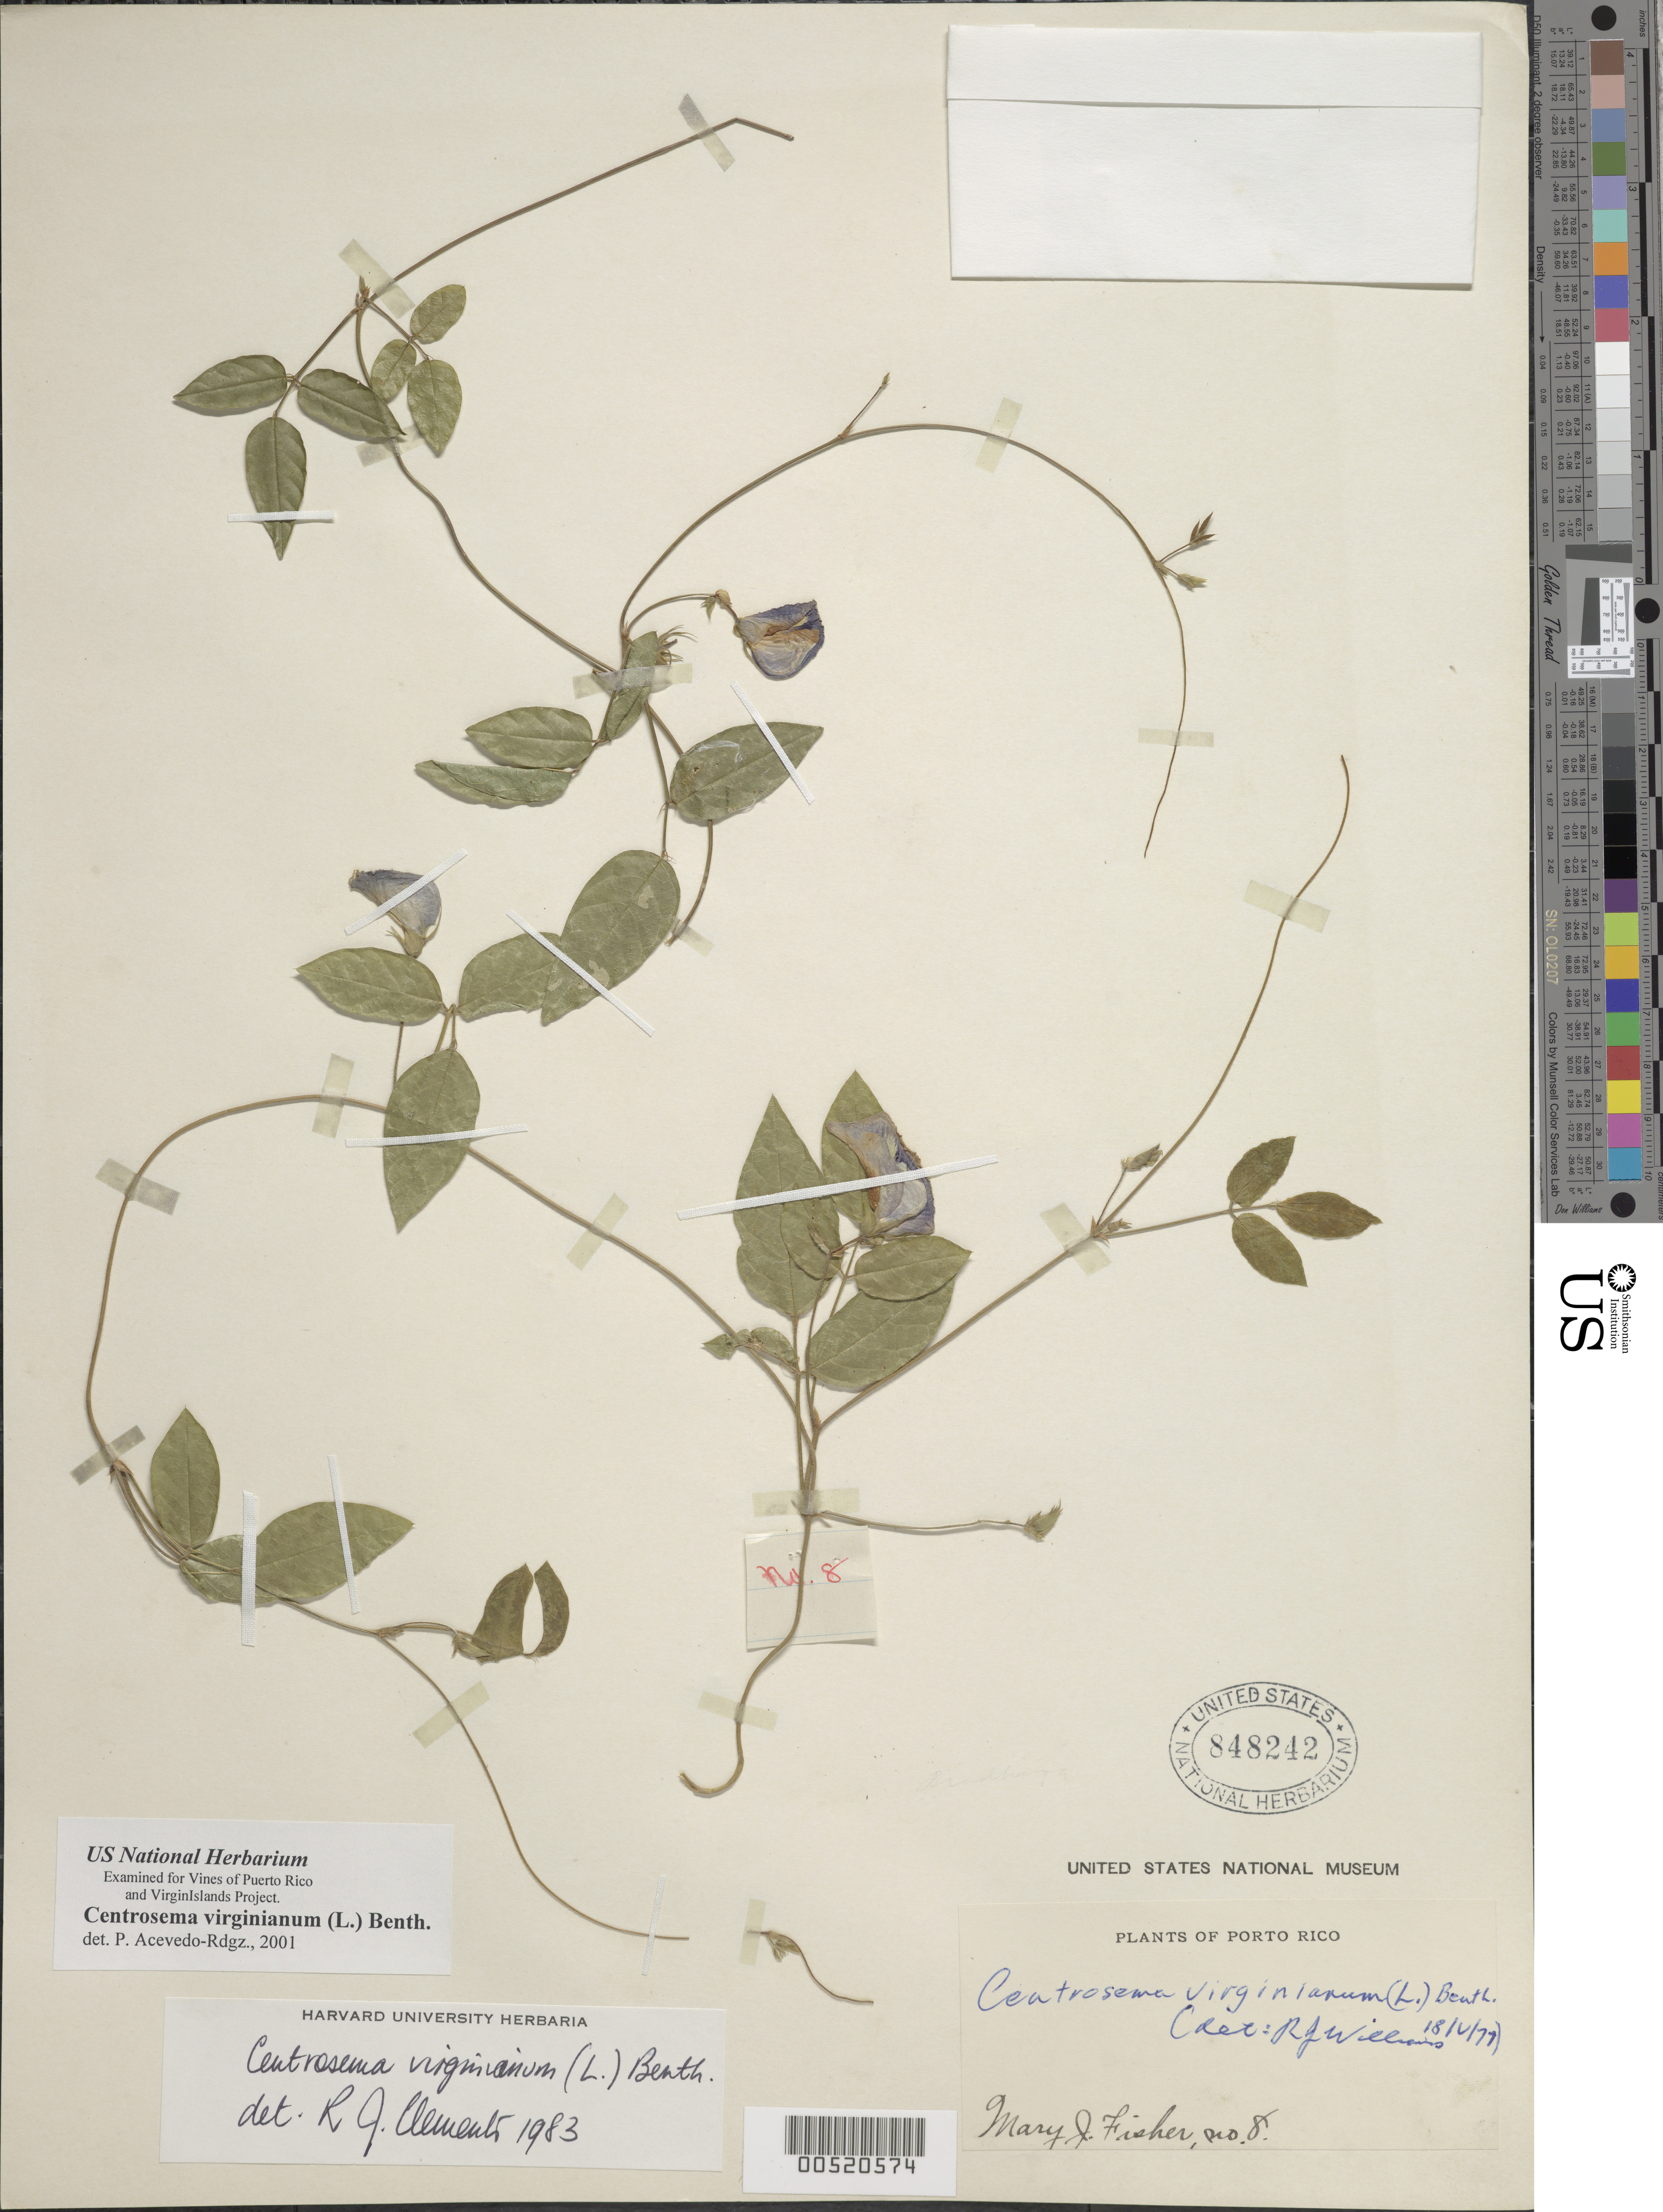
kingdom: Plantae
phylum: Tracheophyta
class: Magnoliopsida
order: Fabales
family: Fabaceae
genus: Centrosema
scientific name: Centrosema virginianum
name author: (L.) Benth.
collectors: M. J. Fisher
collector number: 8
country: Puerto Rico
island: Greater Antilles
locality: without specific locality ?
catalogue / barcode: US 848242